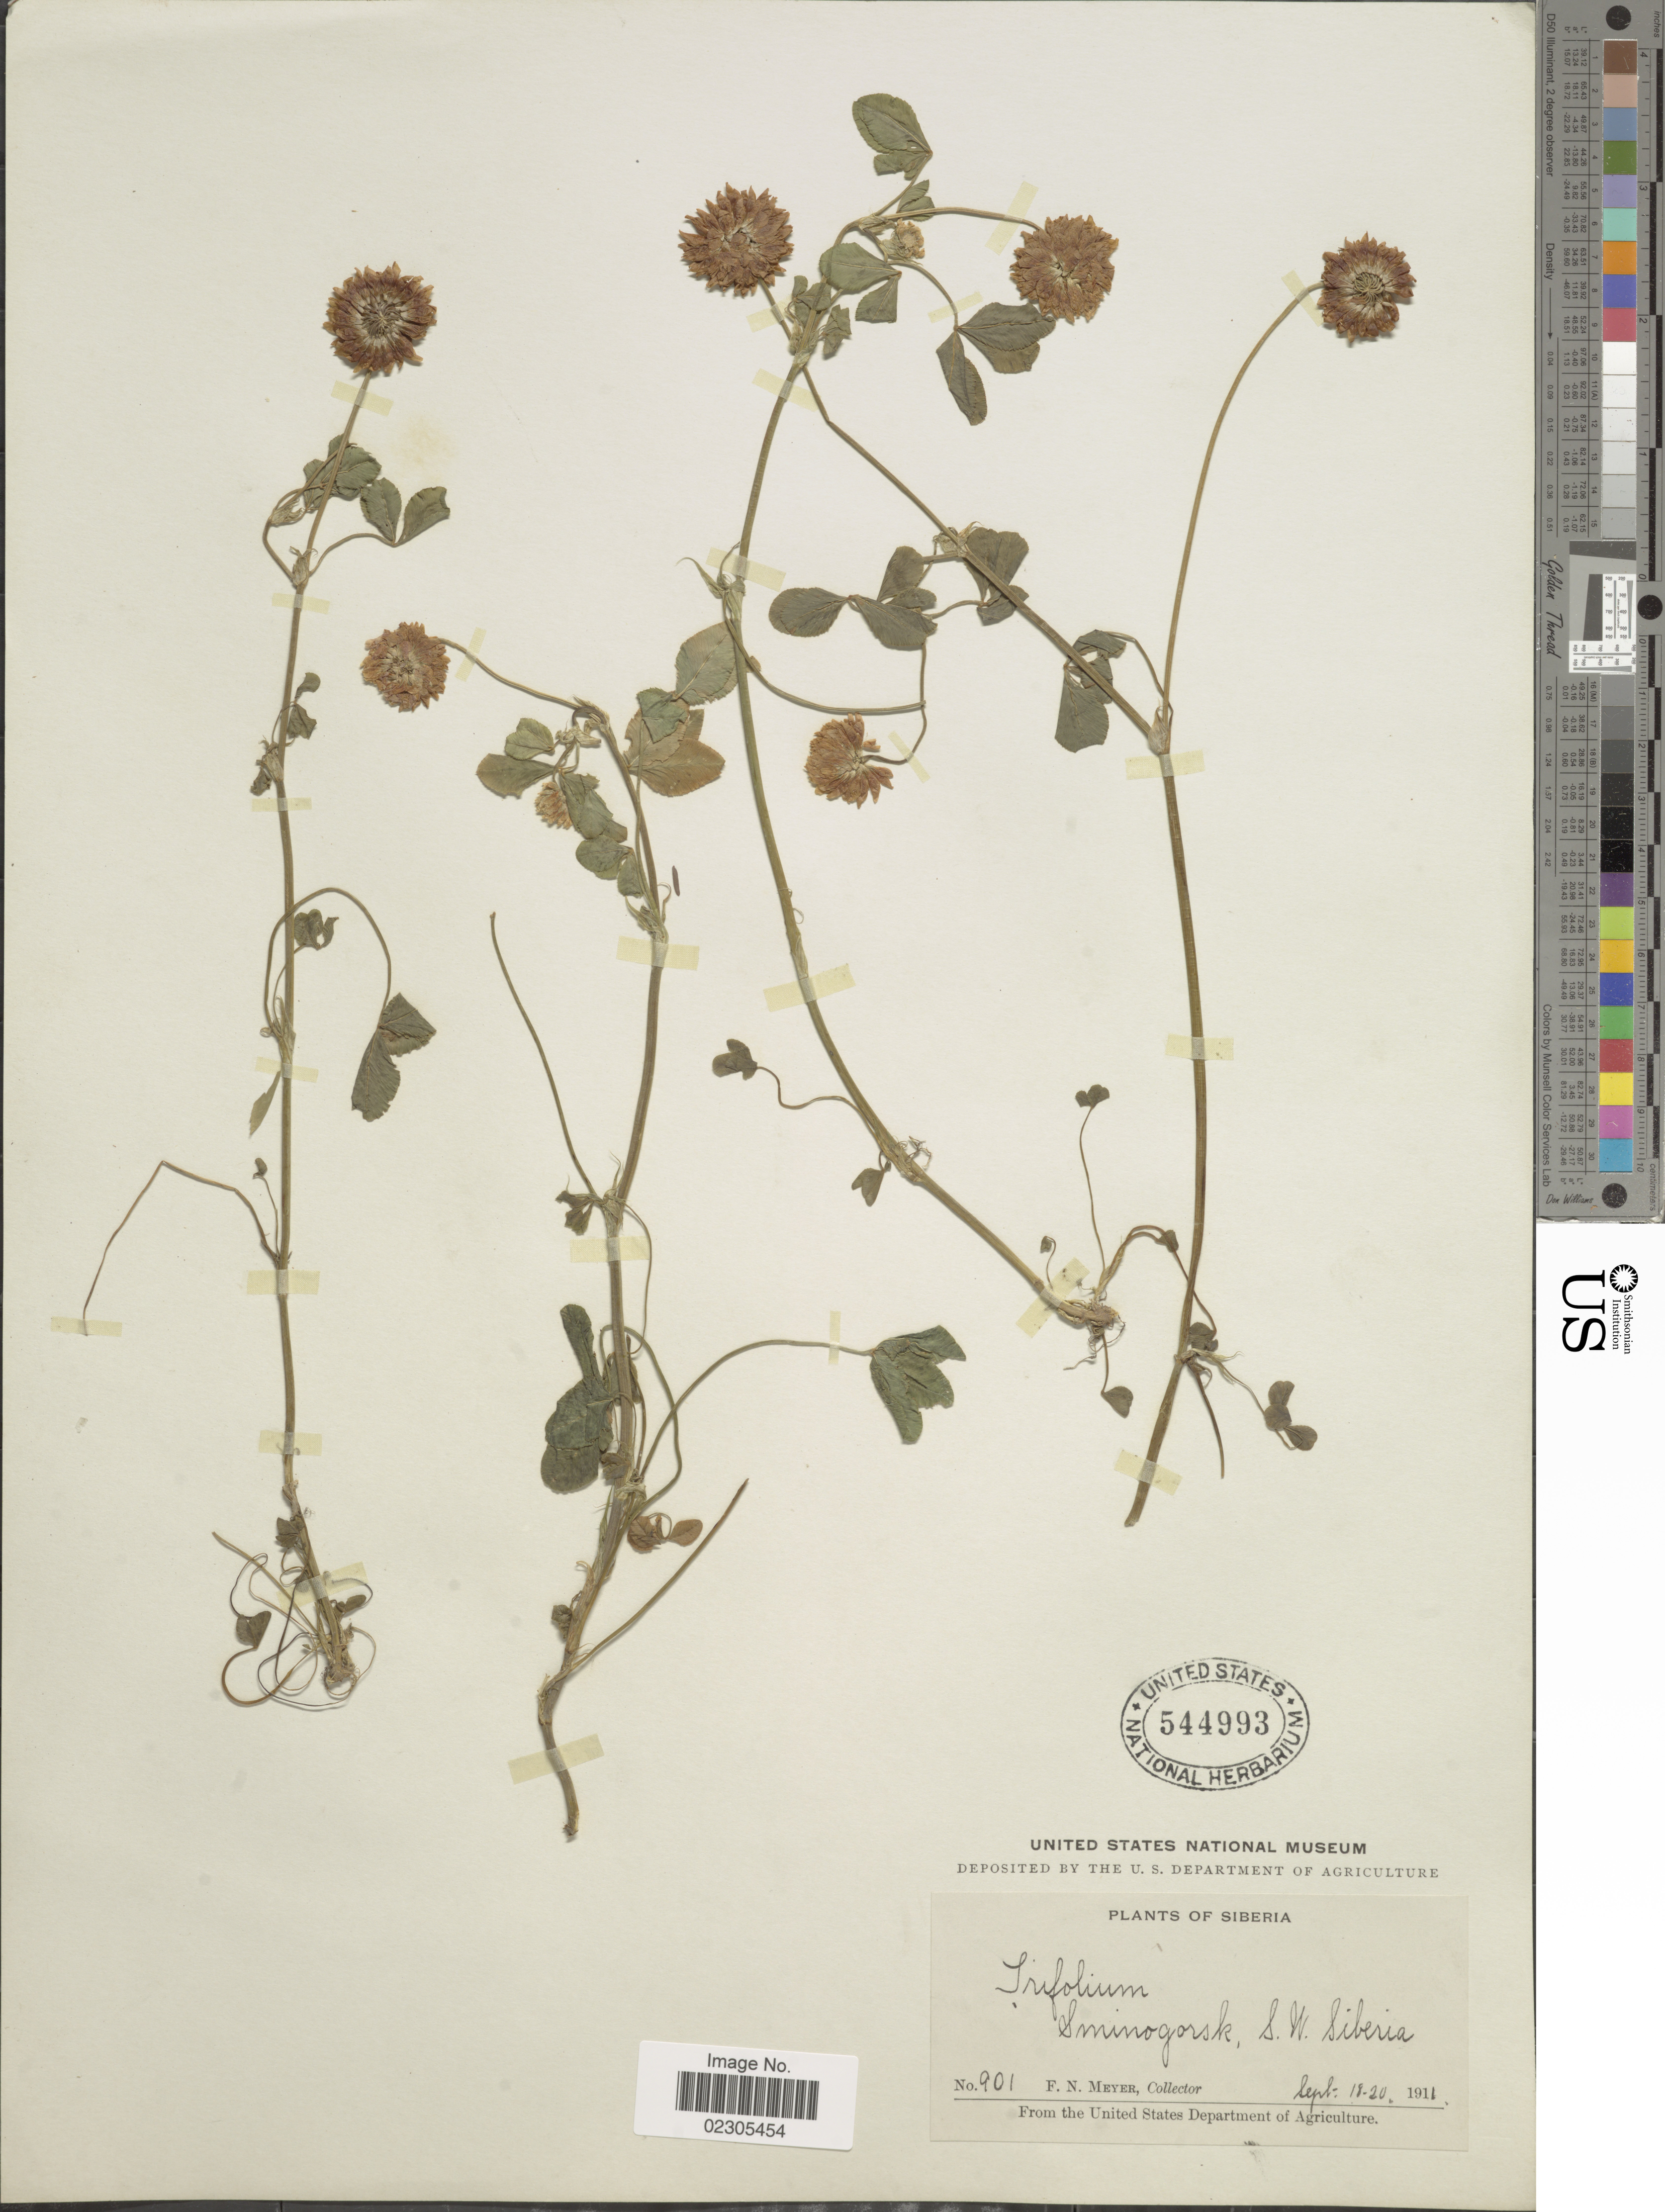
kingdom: Plantae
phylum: Tracheophyta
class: Magnoliopsida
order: Fabales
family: Fabaceae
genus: Trifolium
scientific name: Trifolium sp.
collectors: F. N. Meyer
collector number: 901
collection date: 1911-09-18/1911-09-20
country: Russian Federation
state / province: Altai Krai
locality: Siberia, Sminogorsk (Zmeinogorsk), S.W. Siberia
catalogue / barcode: US 544993